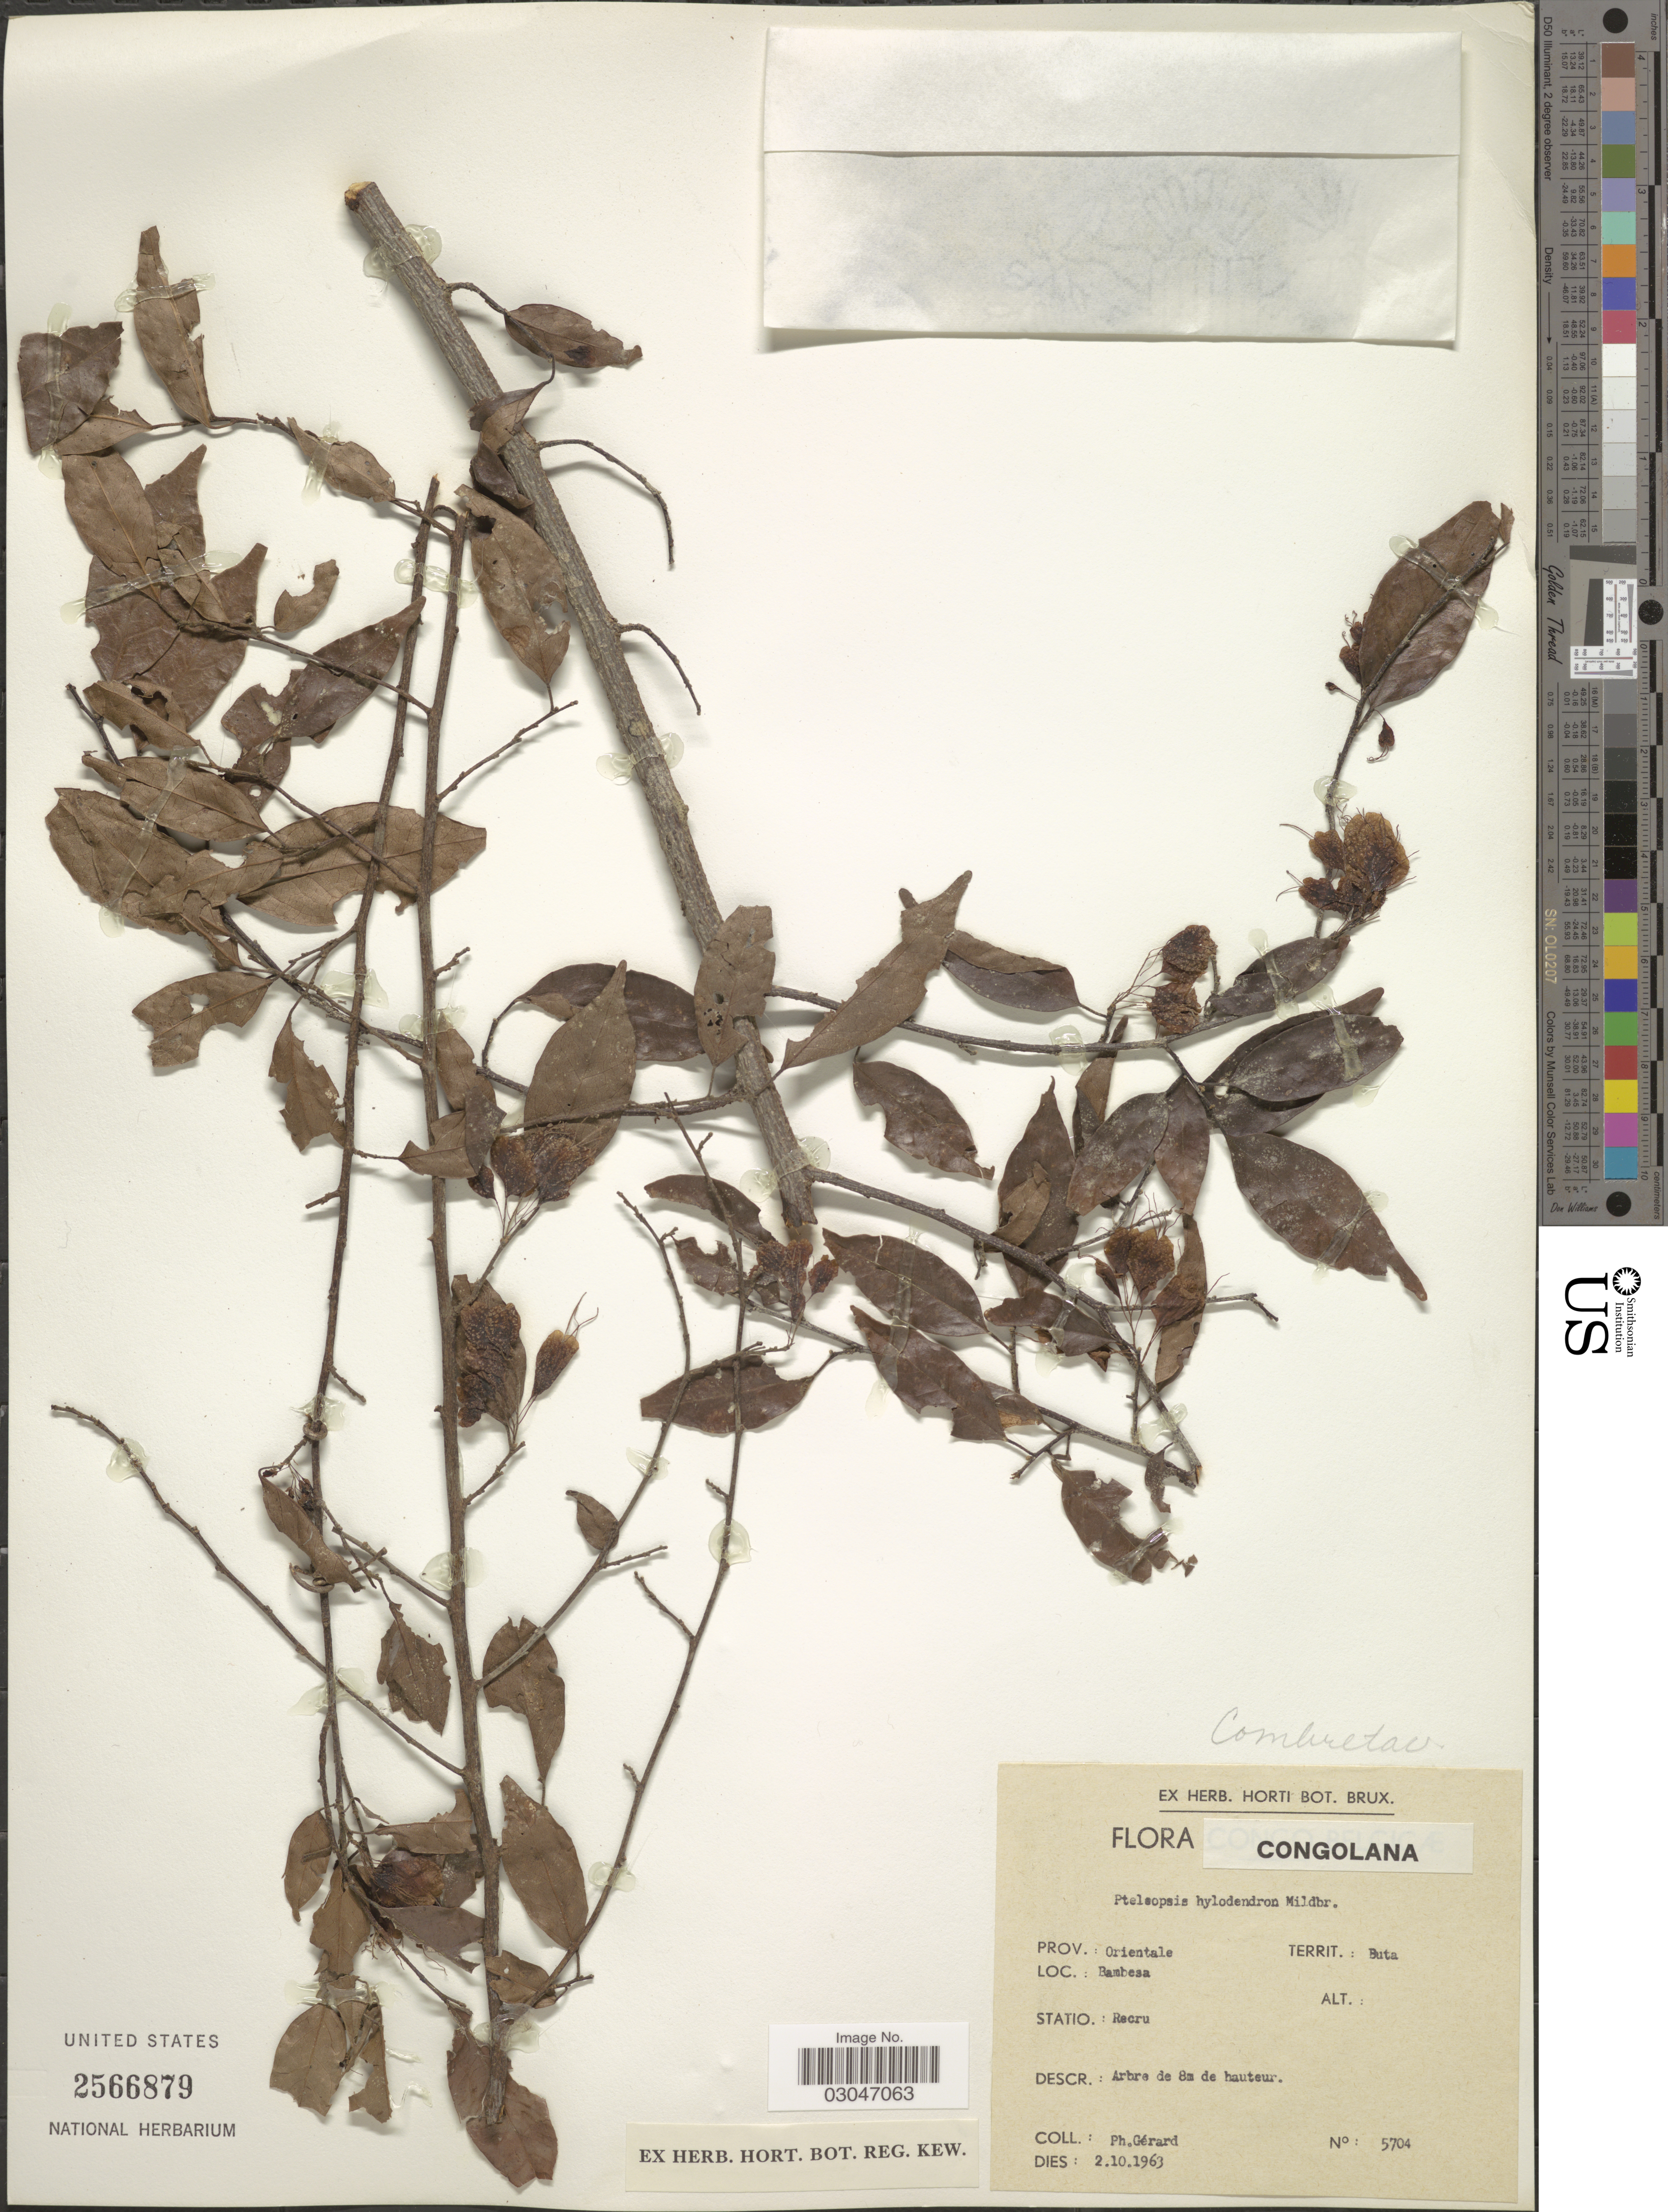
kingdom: Plantae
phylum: Tracheophyta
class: Magnoliopsida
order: Myrtales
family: Combretaceae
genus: Terminalia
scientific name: Terminalia hylodendron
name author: (Mildbr.) Gere & Boatwr.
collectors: P. Gerard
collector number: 5704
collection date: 1963-10-02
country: Congo, Democratic Republic of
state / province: Bas-Uele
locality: Prov.: Orientale, Territ.: Buta, Bambesa.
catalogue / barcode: US 2566879